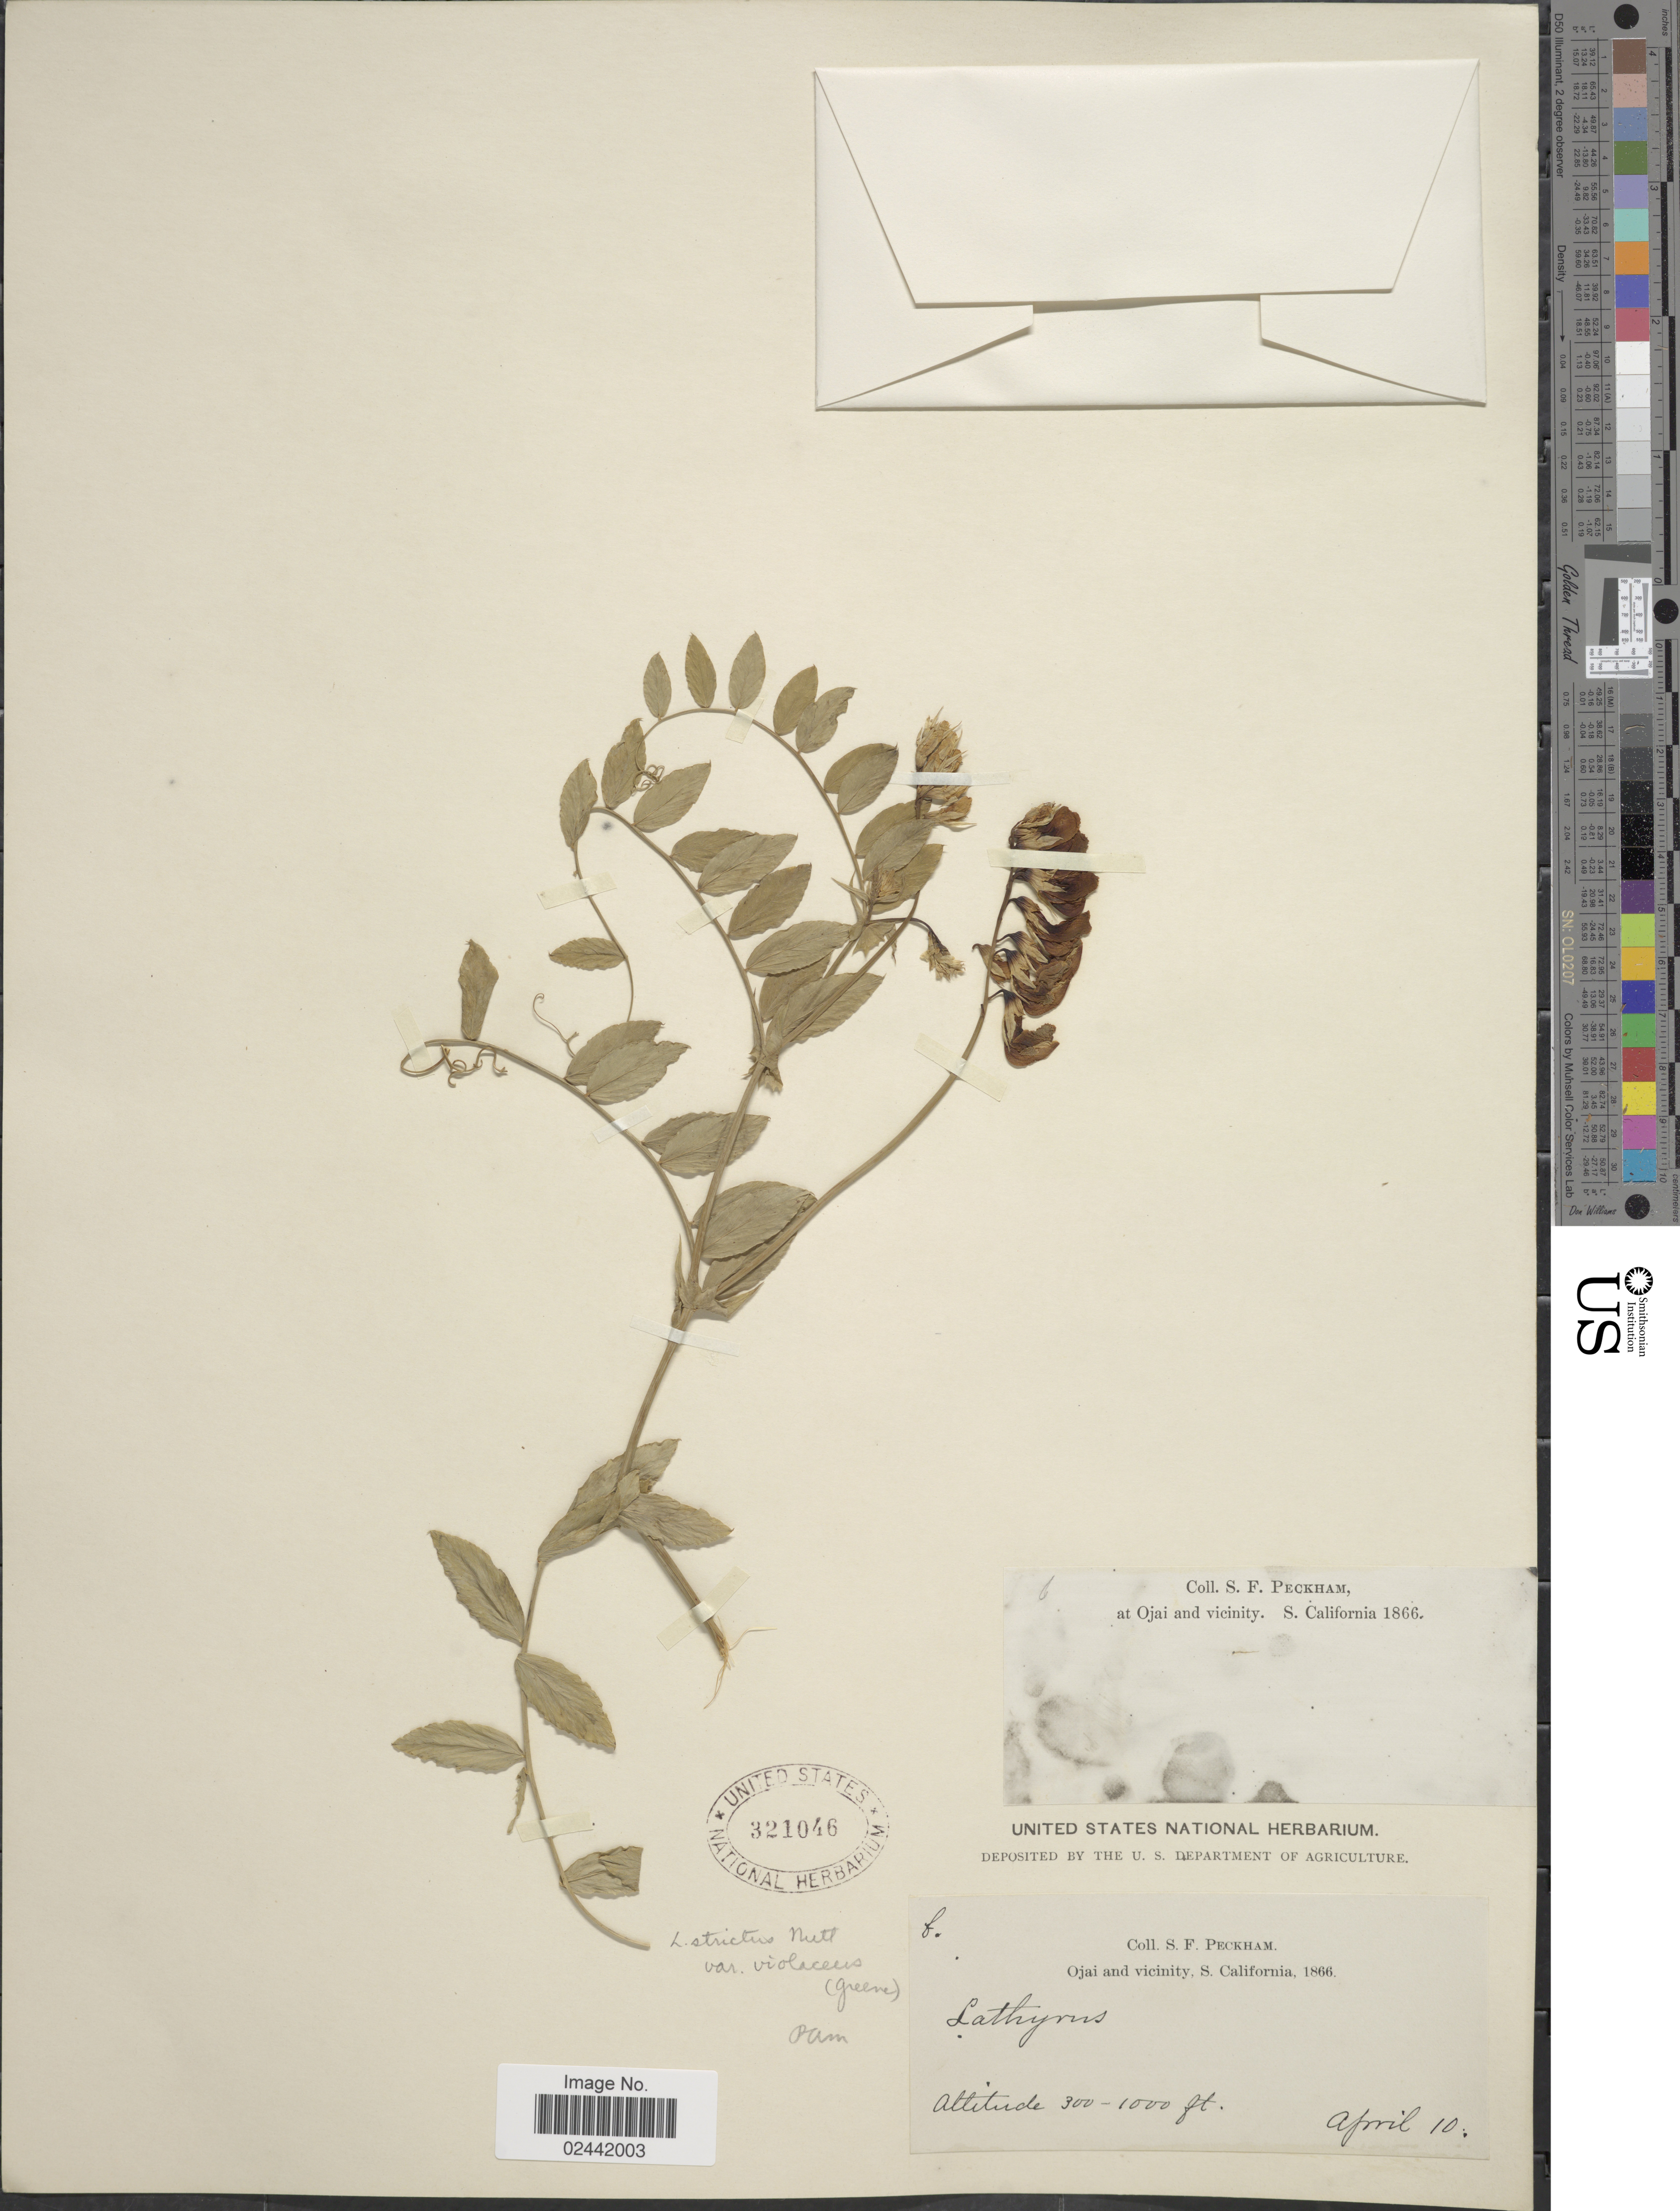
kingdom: Plantae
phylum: Tracheophyta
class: Magnoliopsida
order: Fabales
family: Fabaceae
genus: Lathyrus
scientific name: Lathyrus violaceus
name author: Greene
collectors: S. Peckham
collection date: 1866-04-10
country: United States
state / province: California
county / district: Ventura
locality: Ojai and vicinity, S. California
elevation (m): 91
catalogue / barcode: US 321046